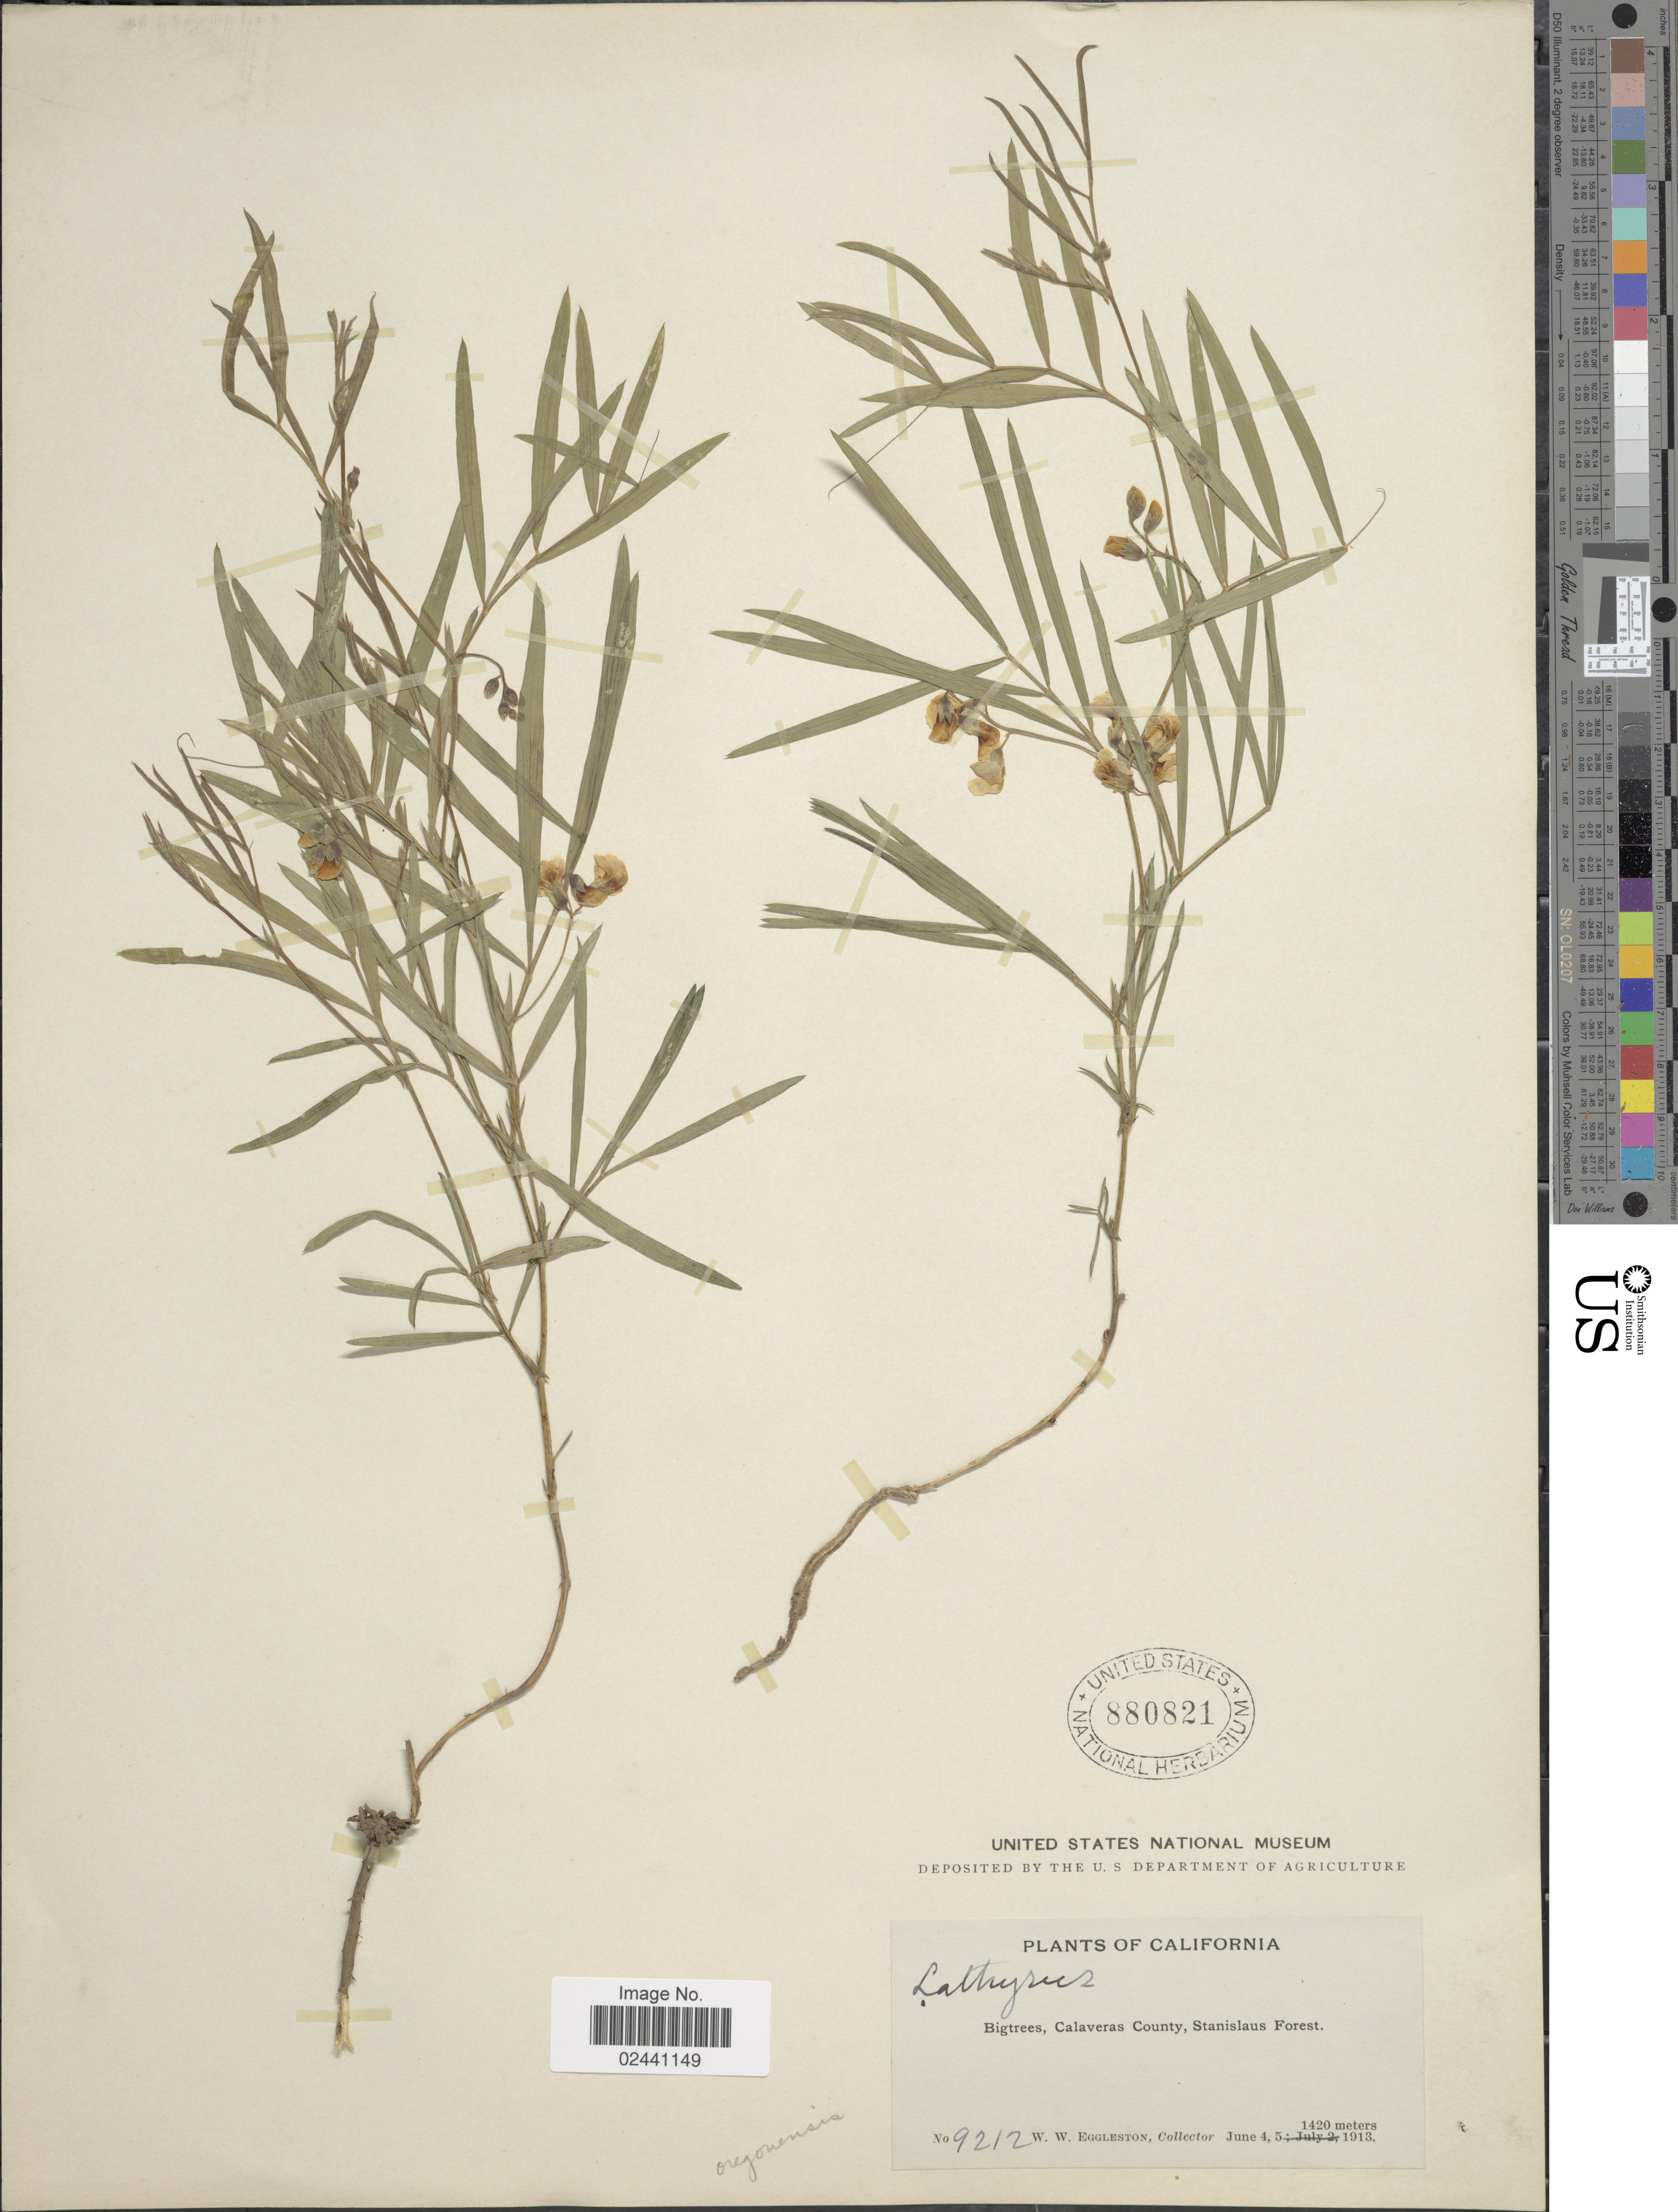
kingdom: Plantae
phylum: Tracheophyta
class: Magnoliopsida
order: Fabales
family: Fabaceae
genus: Lathyrus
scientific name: Lathyrus oregonensis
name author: T.G. White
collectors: W. W. Eggleston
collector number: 9212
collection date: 1913-06-04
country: United States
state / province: California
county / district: Calaveras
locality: Bigtrees, Calaveras County, Stanislaus Forest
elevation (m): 1420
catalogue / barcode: US 880821